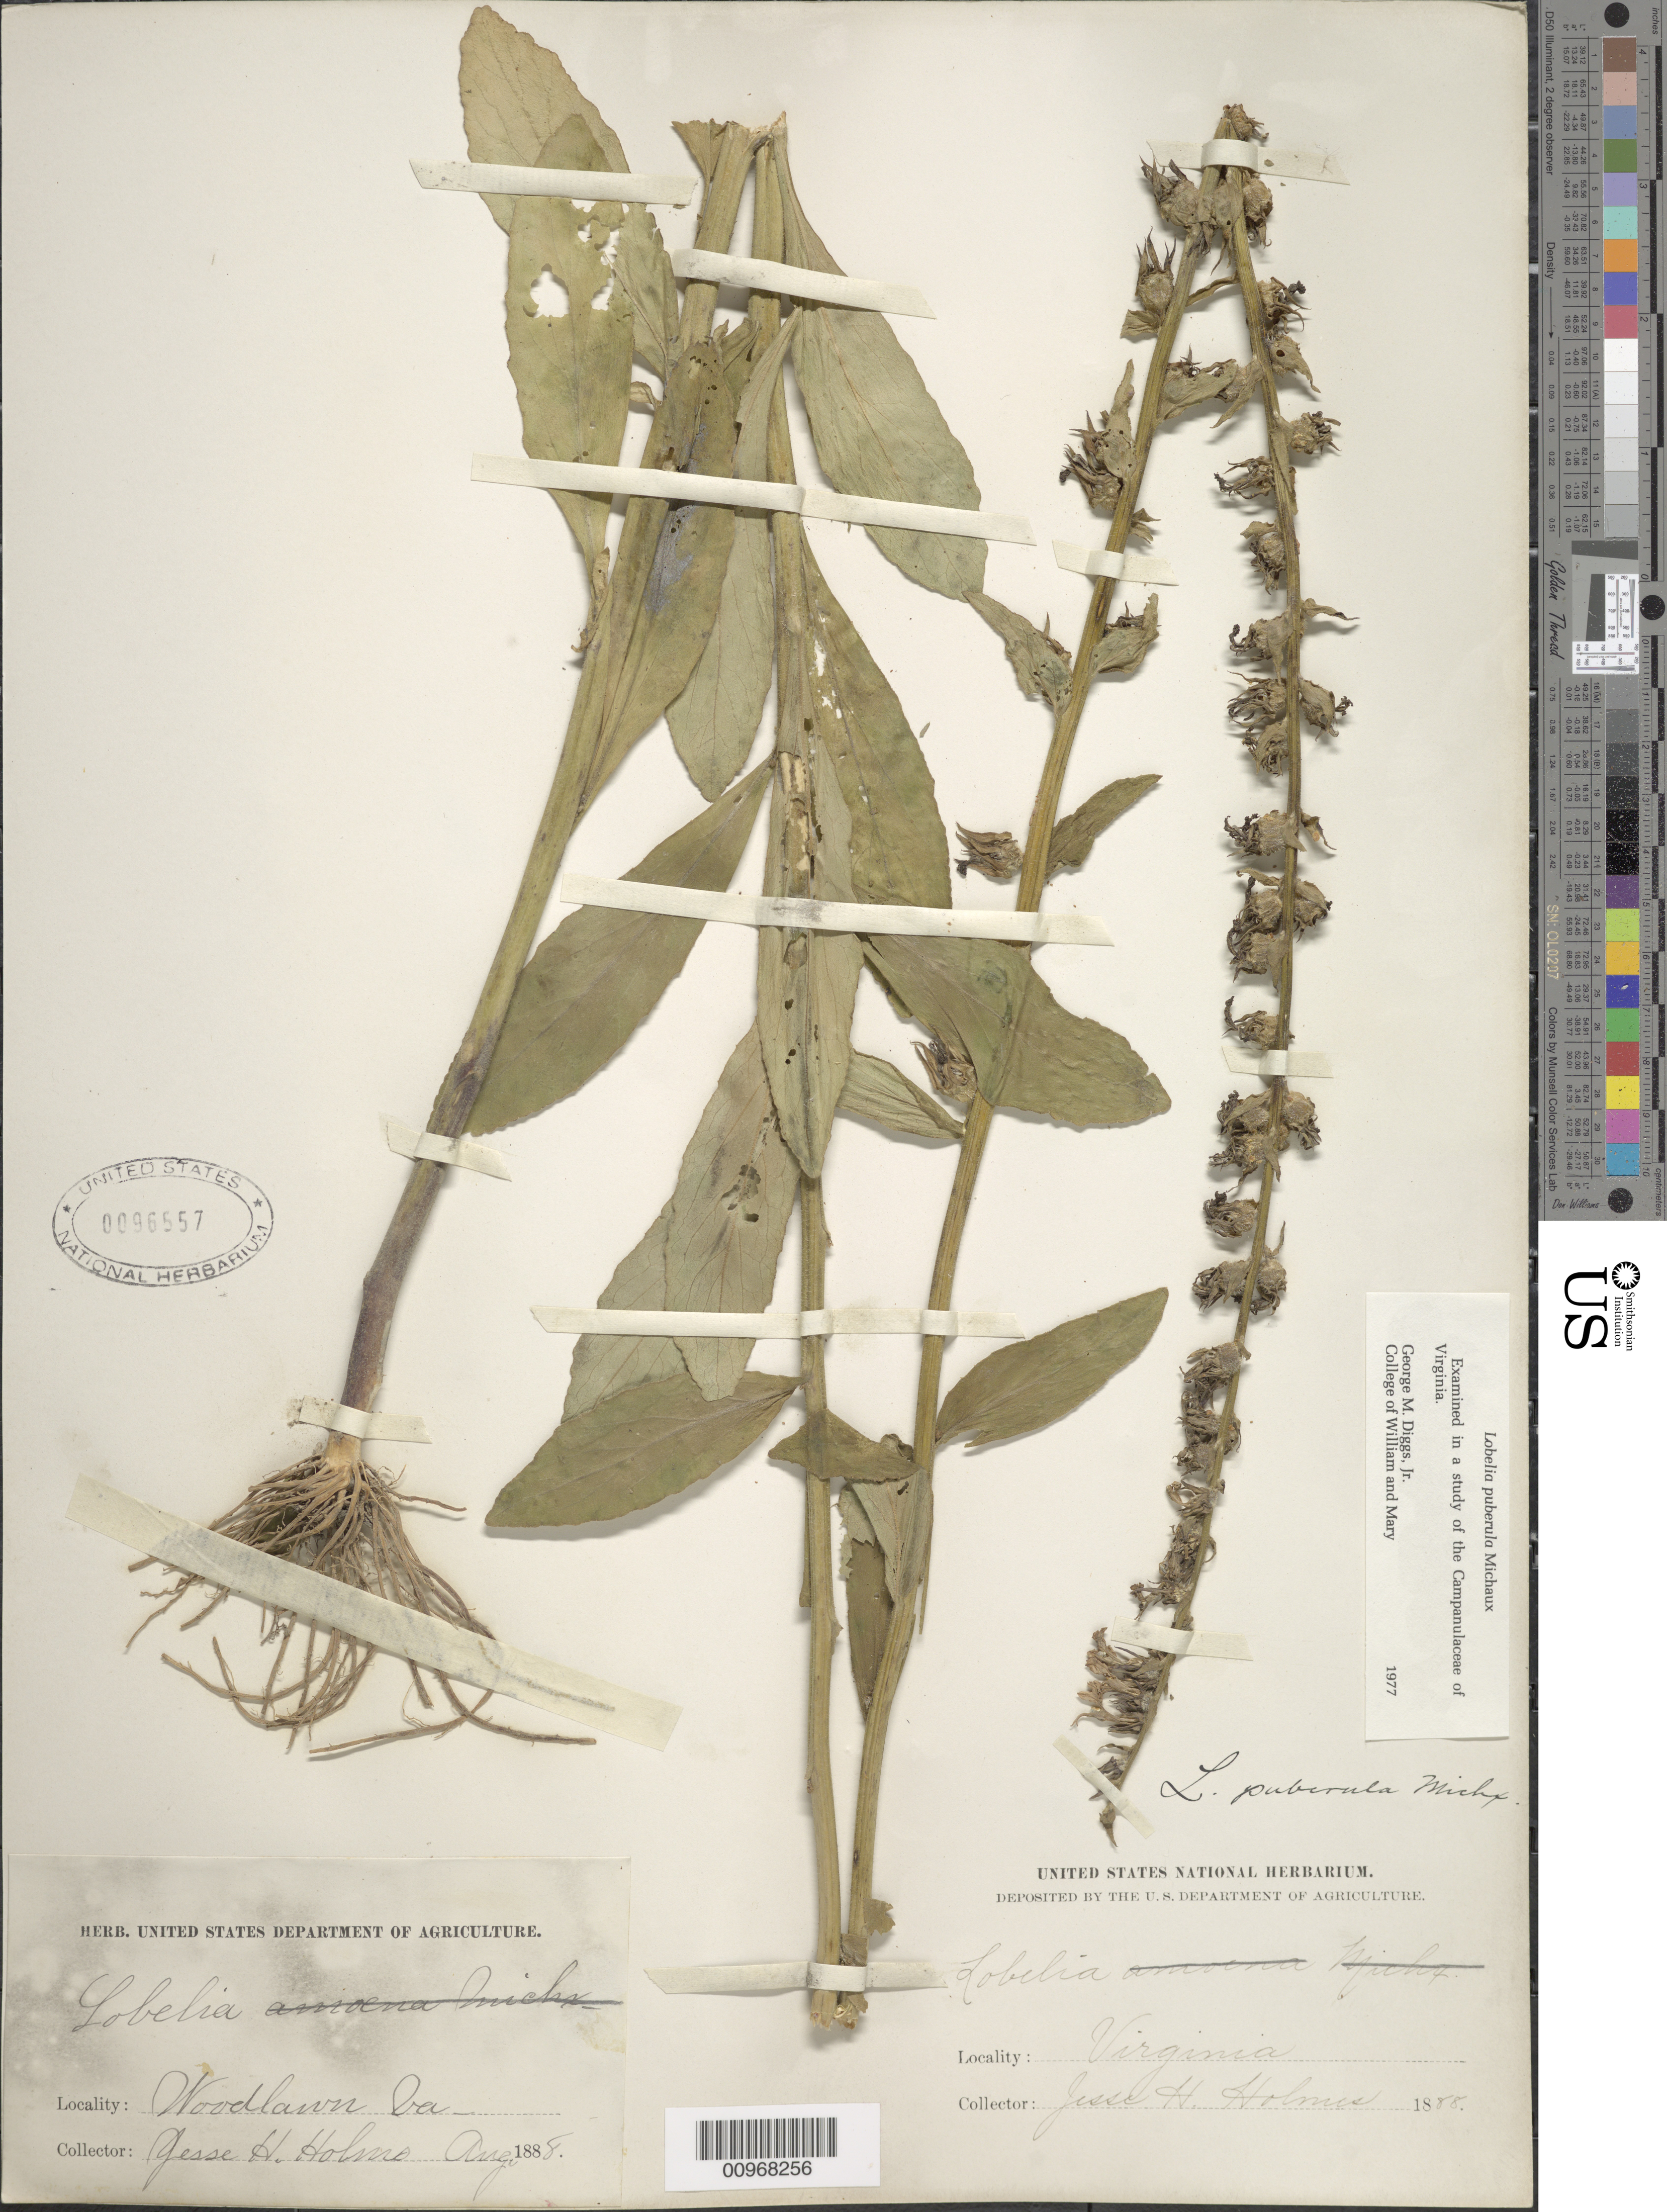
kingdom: Plantae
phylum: Tracheophyta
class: Magnoliopsida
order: Asterales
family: Campanulaceae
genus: Lobelia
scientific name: Lobelia puberula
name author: Michx.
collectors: J. Holmes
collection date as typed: Aug 1888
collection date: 1888-08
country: United States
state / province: Virginia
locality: Woodlawn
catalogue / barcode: US 95667